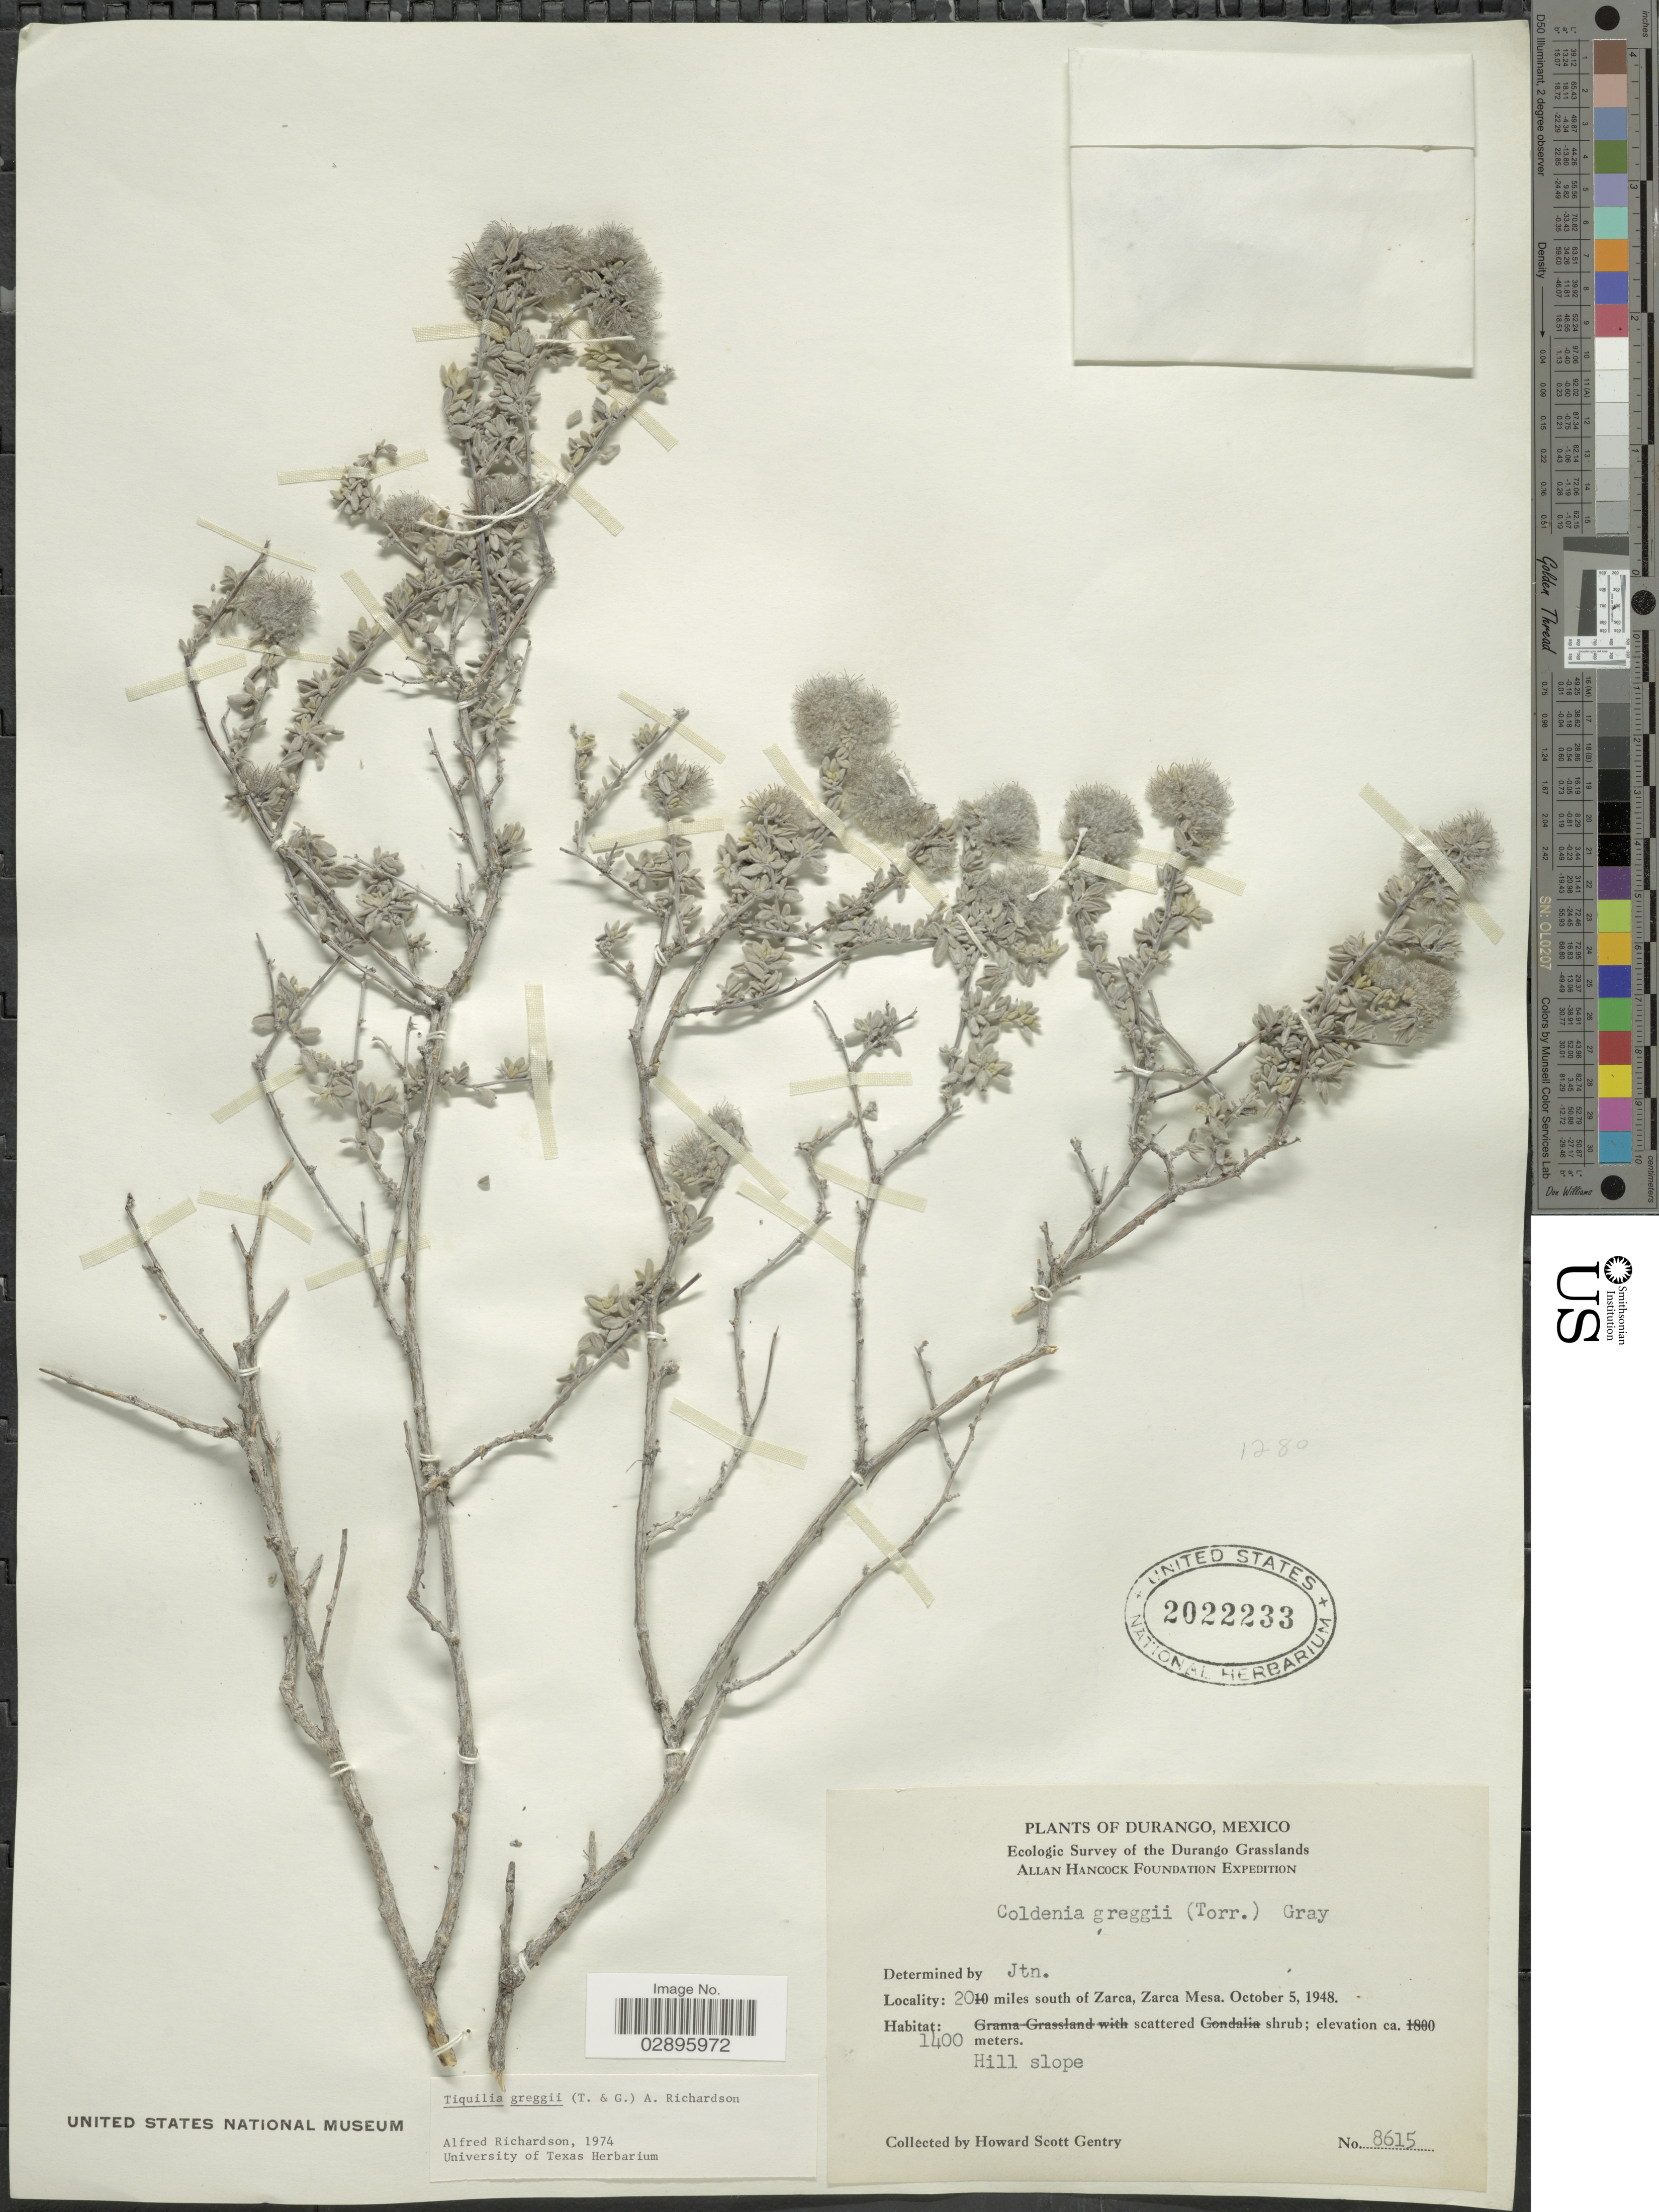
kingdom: Plantae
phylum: Tracheophyta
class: Magnoliopsida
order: Boraginales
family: Ehretiaceae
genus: Tiquilia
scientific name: Tiquilia greggii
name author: (Torr.) A.T. Richardson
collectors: H. S. Gentry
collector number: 8615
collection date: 1948-10-05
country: Mexico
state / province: Durango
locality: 20 miles south of Zarca, Zarca Mesa. Hill slope.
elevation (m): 1400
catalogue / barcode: US 2022233